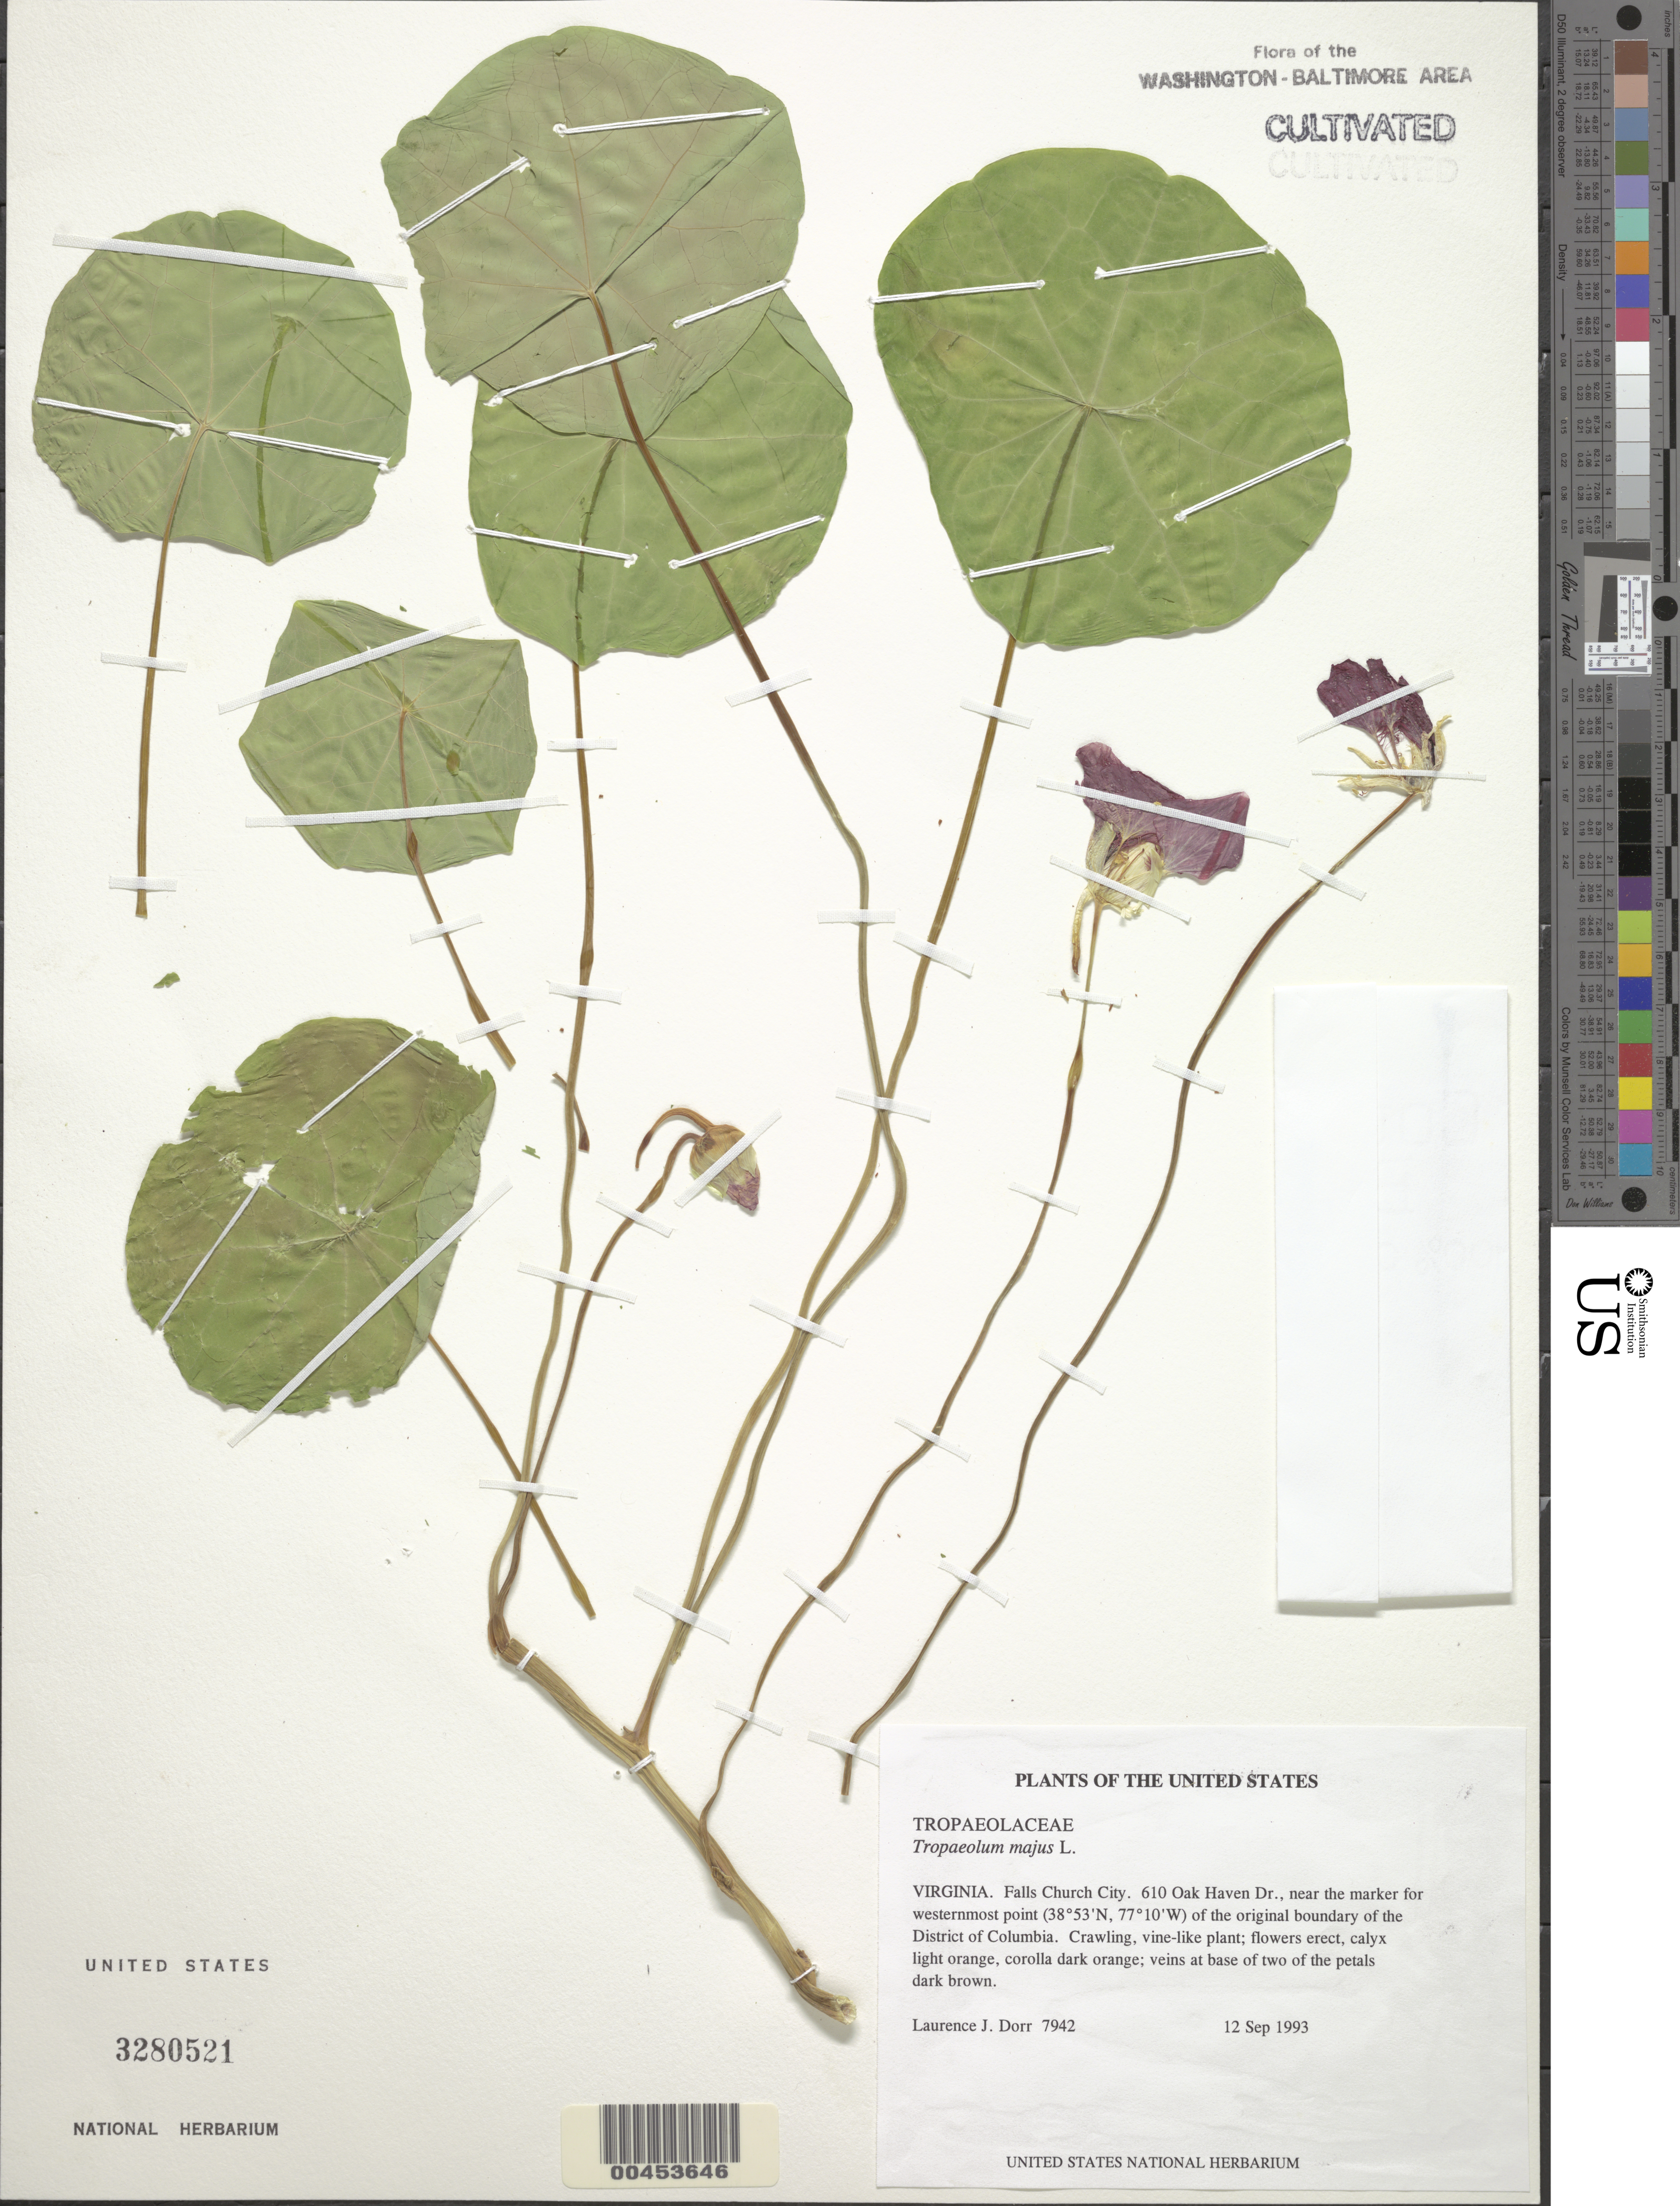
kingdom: Plantae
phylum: Tracheophyta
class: Magnoliopsida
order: Brassicales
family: Tropaeolaceae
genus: Tropaeolum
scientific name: Tropaeolum majus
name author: L.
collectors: L. J. Dorr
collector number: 7942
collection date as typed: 12 Sep 1993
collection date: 1993-09-12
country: United States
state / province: Virginia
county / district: City of Falls Church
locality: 610 Oak Haven Dr., near the marker for westernmost point of the original boundary of the District of Columbia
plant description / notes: Common name: Nasturium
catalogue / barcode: US 3280521